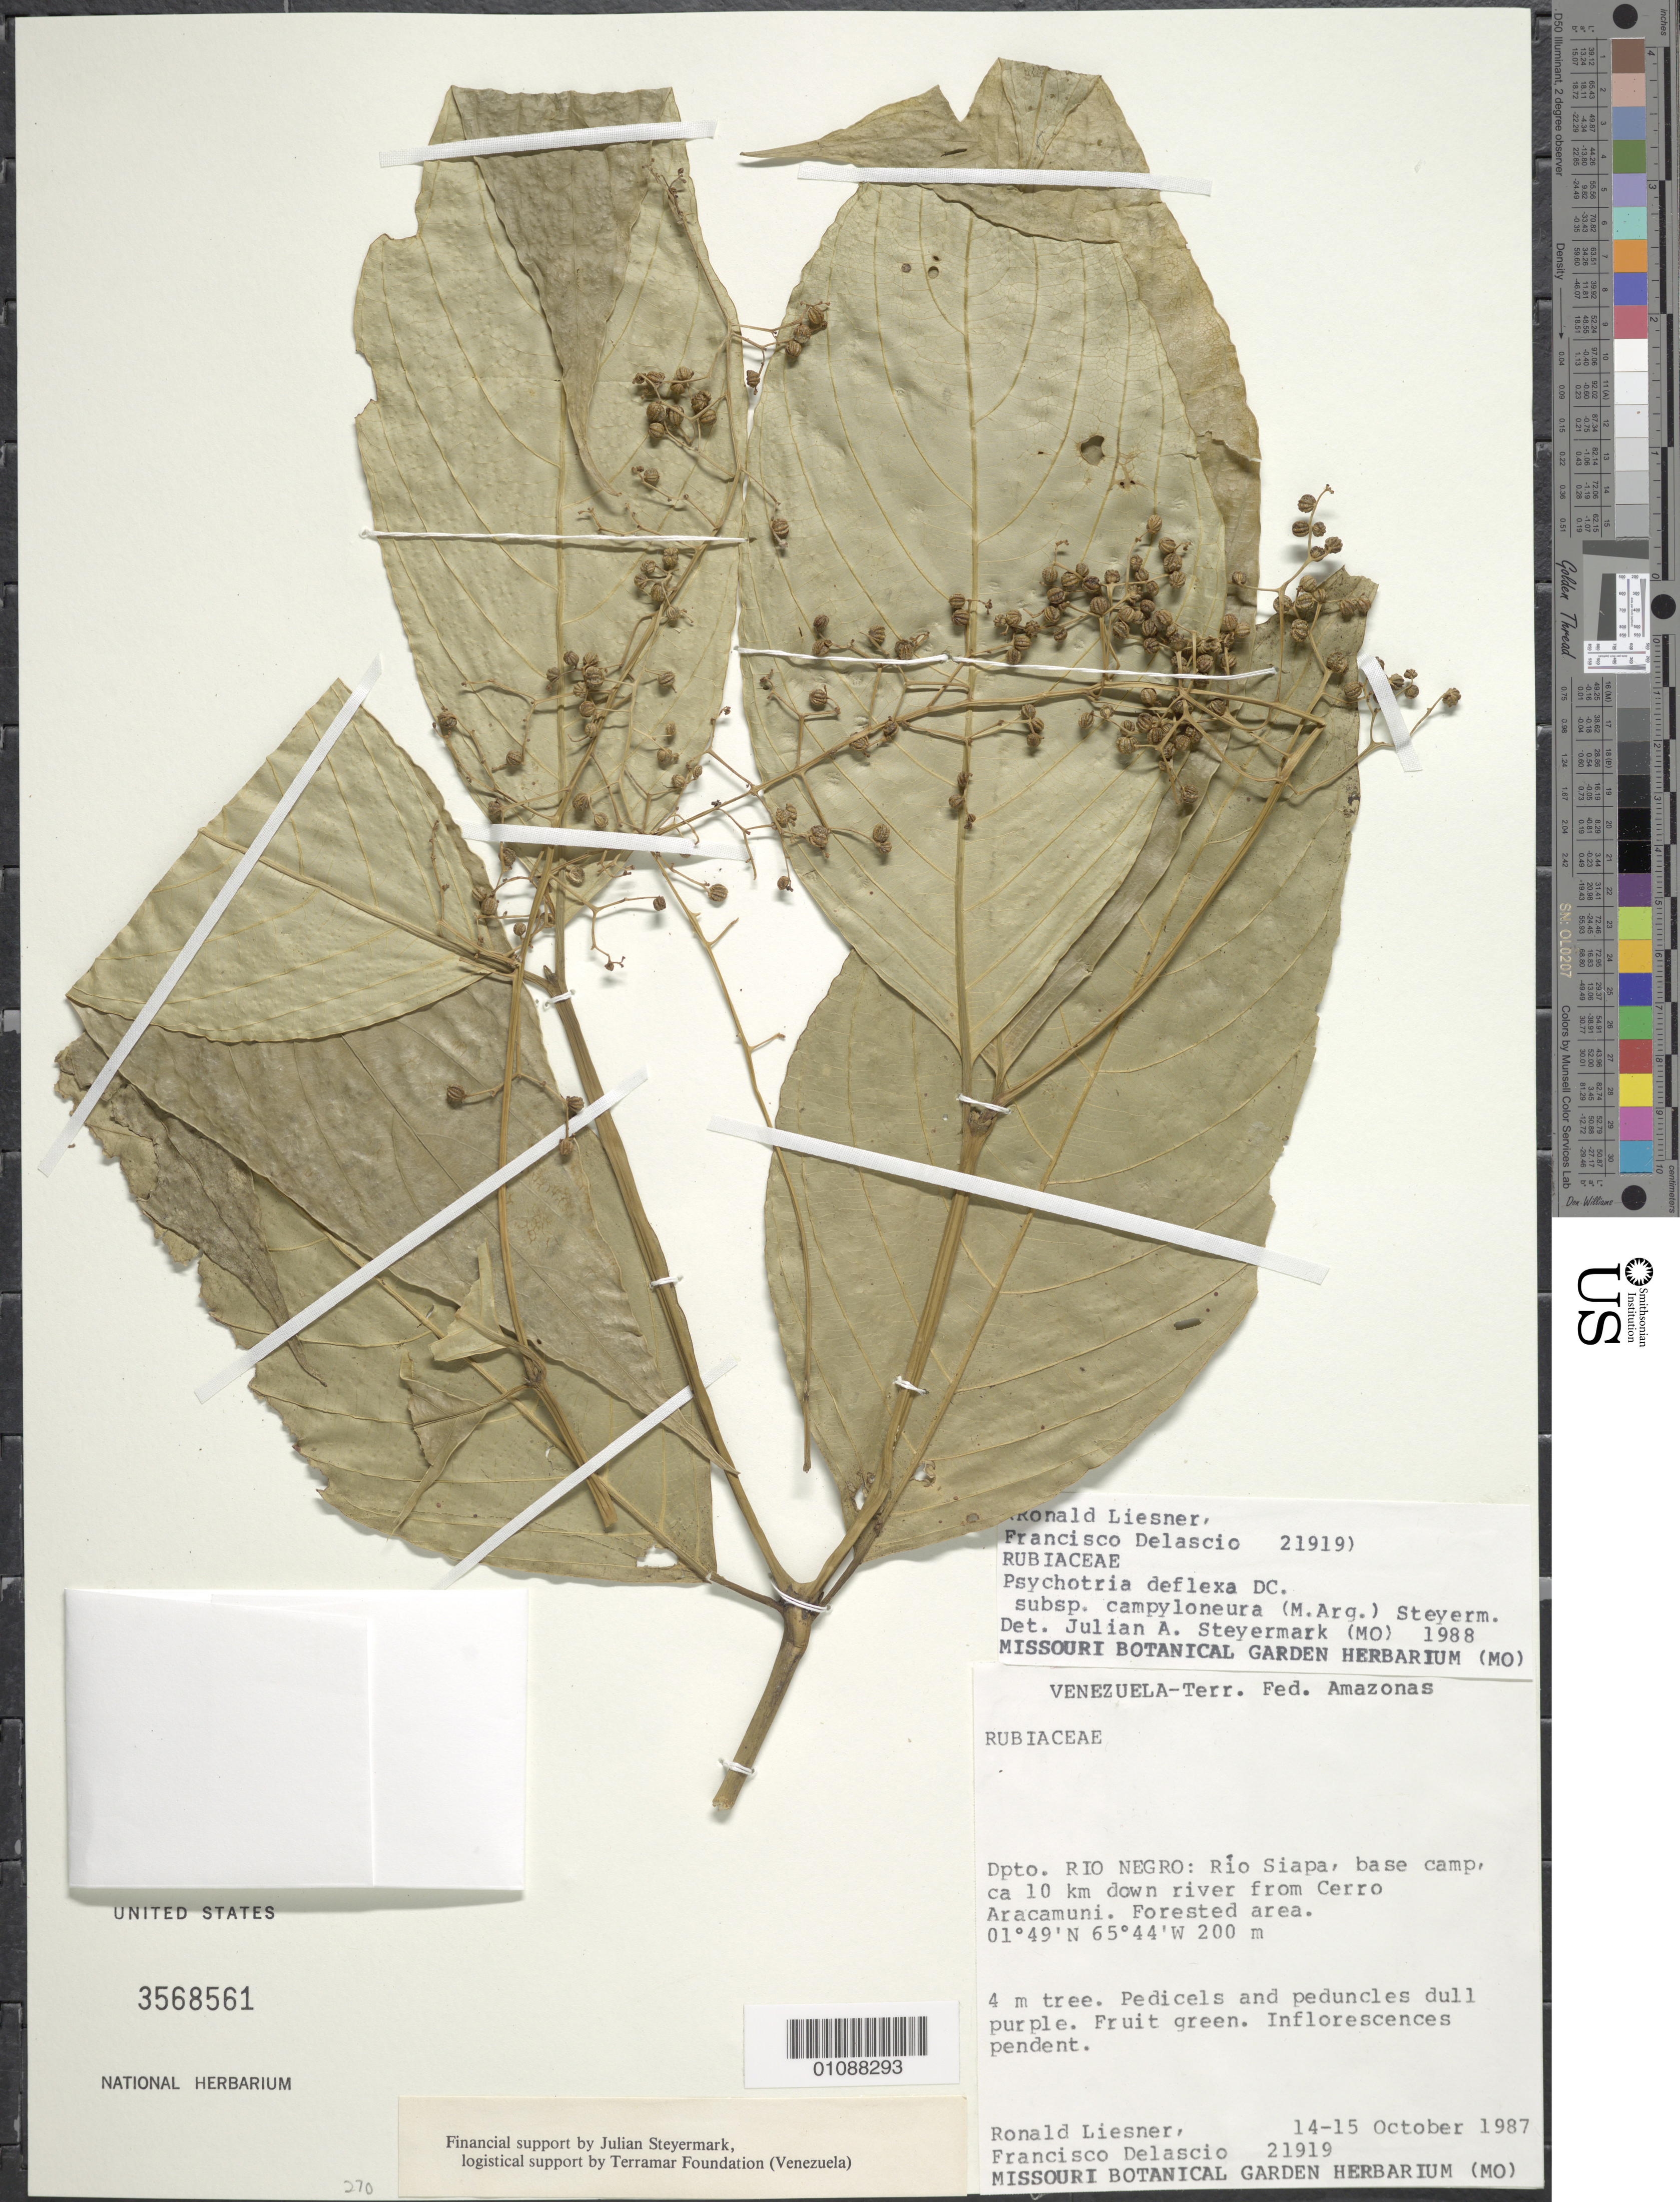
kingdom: Plantae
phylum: Tracheophyta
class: Magnoliopsida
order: Gentianales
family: Rubiaceae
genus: Psychotria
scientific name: Psychotria deflexa subsp. campyloneura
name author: (Müll. Arg.) Steyerm.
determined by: Steyermark, Julian A., (VEN)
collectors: R. L. Liesner & F. Delascio C.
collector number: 21919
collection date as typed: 14-Oct-87 to 15-Oct-87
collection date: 1987-10-14/1987-10-15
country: Venezuela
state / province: Amazonas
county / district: Río Negro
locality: Río Siapa, base camp, ca 10 km down river from Cerro Aracamuni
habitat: Forested area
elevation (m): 200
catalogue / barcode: US 3568561